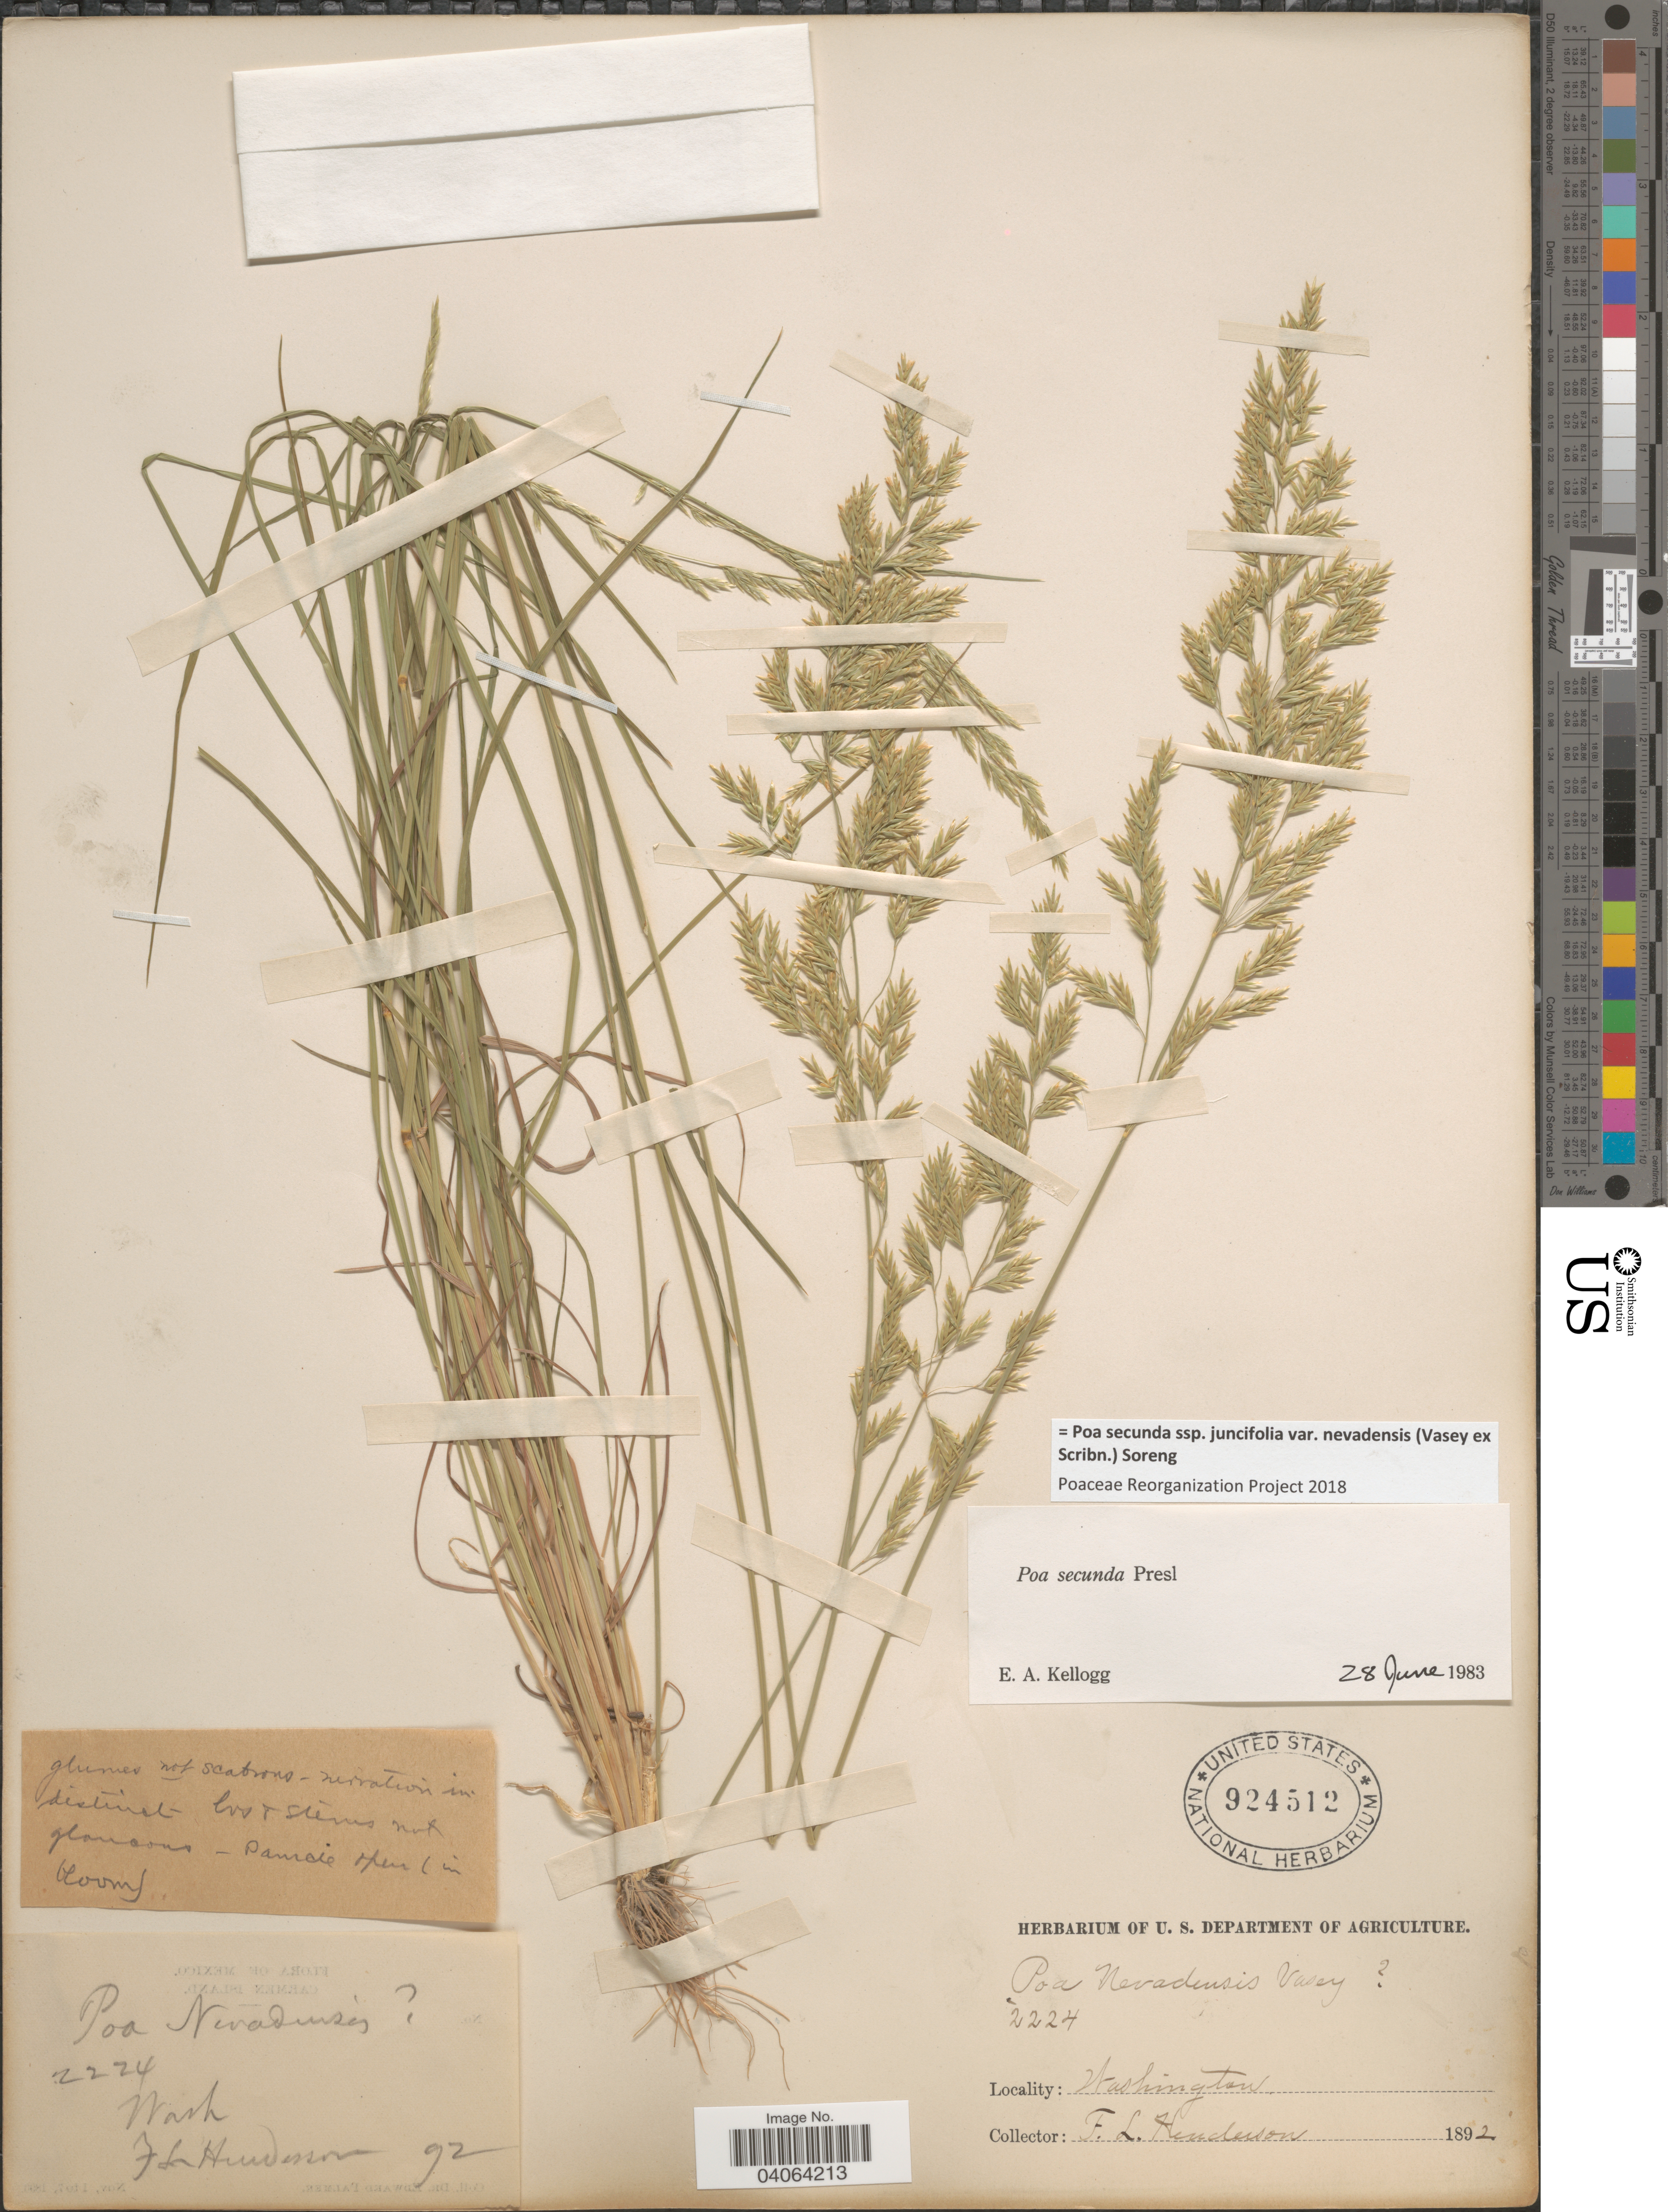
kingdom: Plantae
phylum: Tracheophyta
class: Liliopsida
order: Poales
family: Poaceae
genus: Poa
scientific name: Poa secunda subsp. juncifolia var. nevadensis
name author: (Vasey ex Scribn.) Soreng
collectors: F. Henderson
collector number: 2224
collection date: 1892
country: United States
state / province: Washington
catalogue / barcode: US 924512